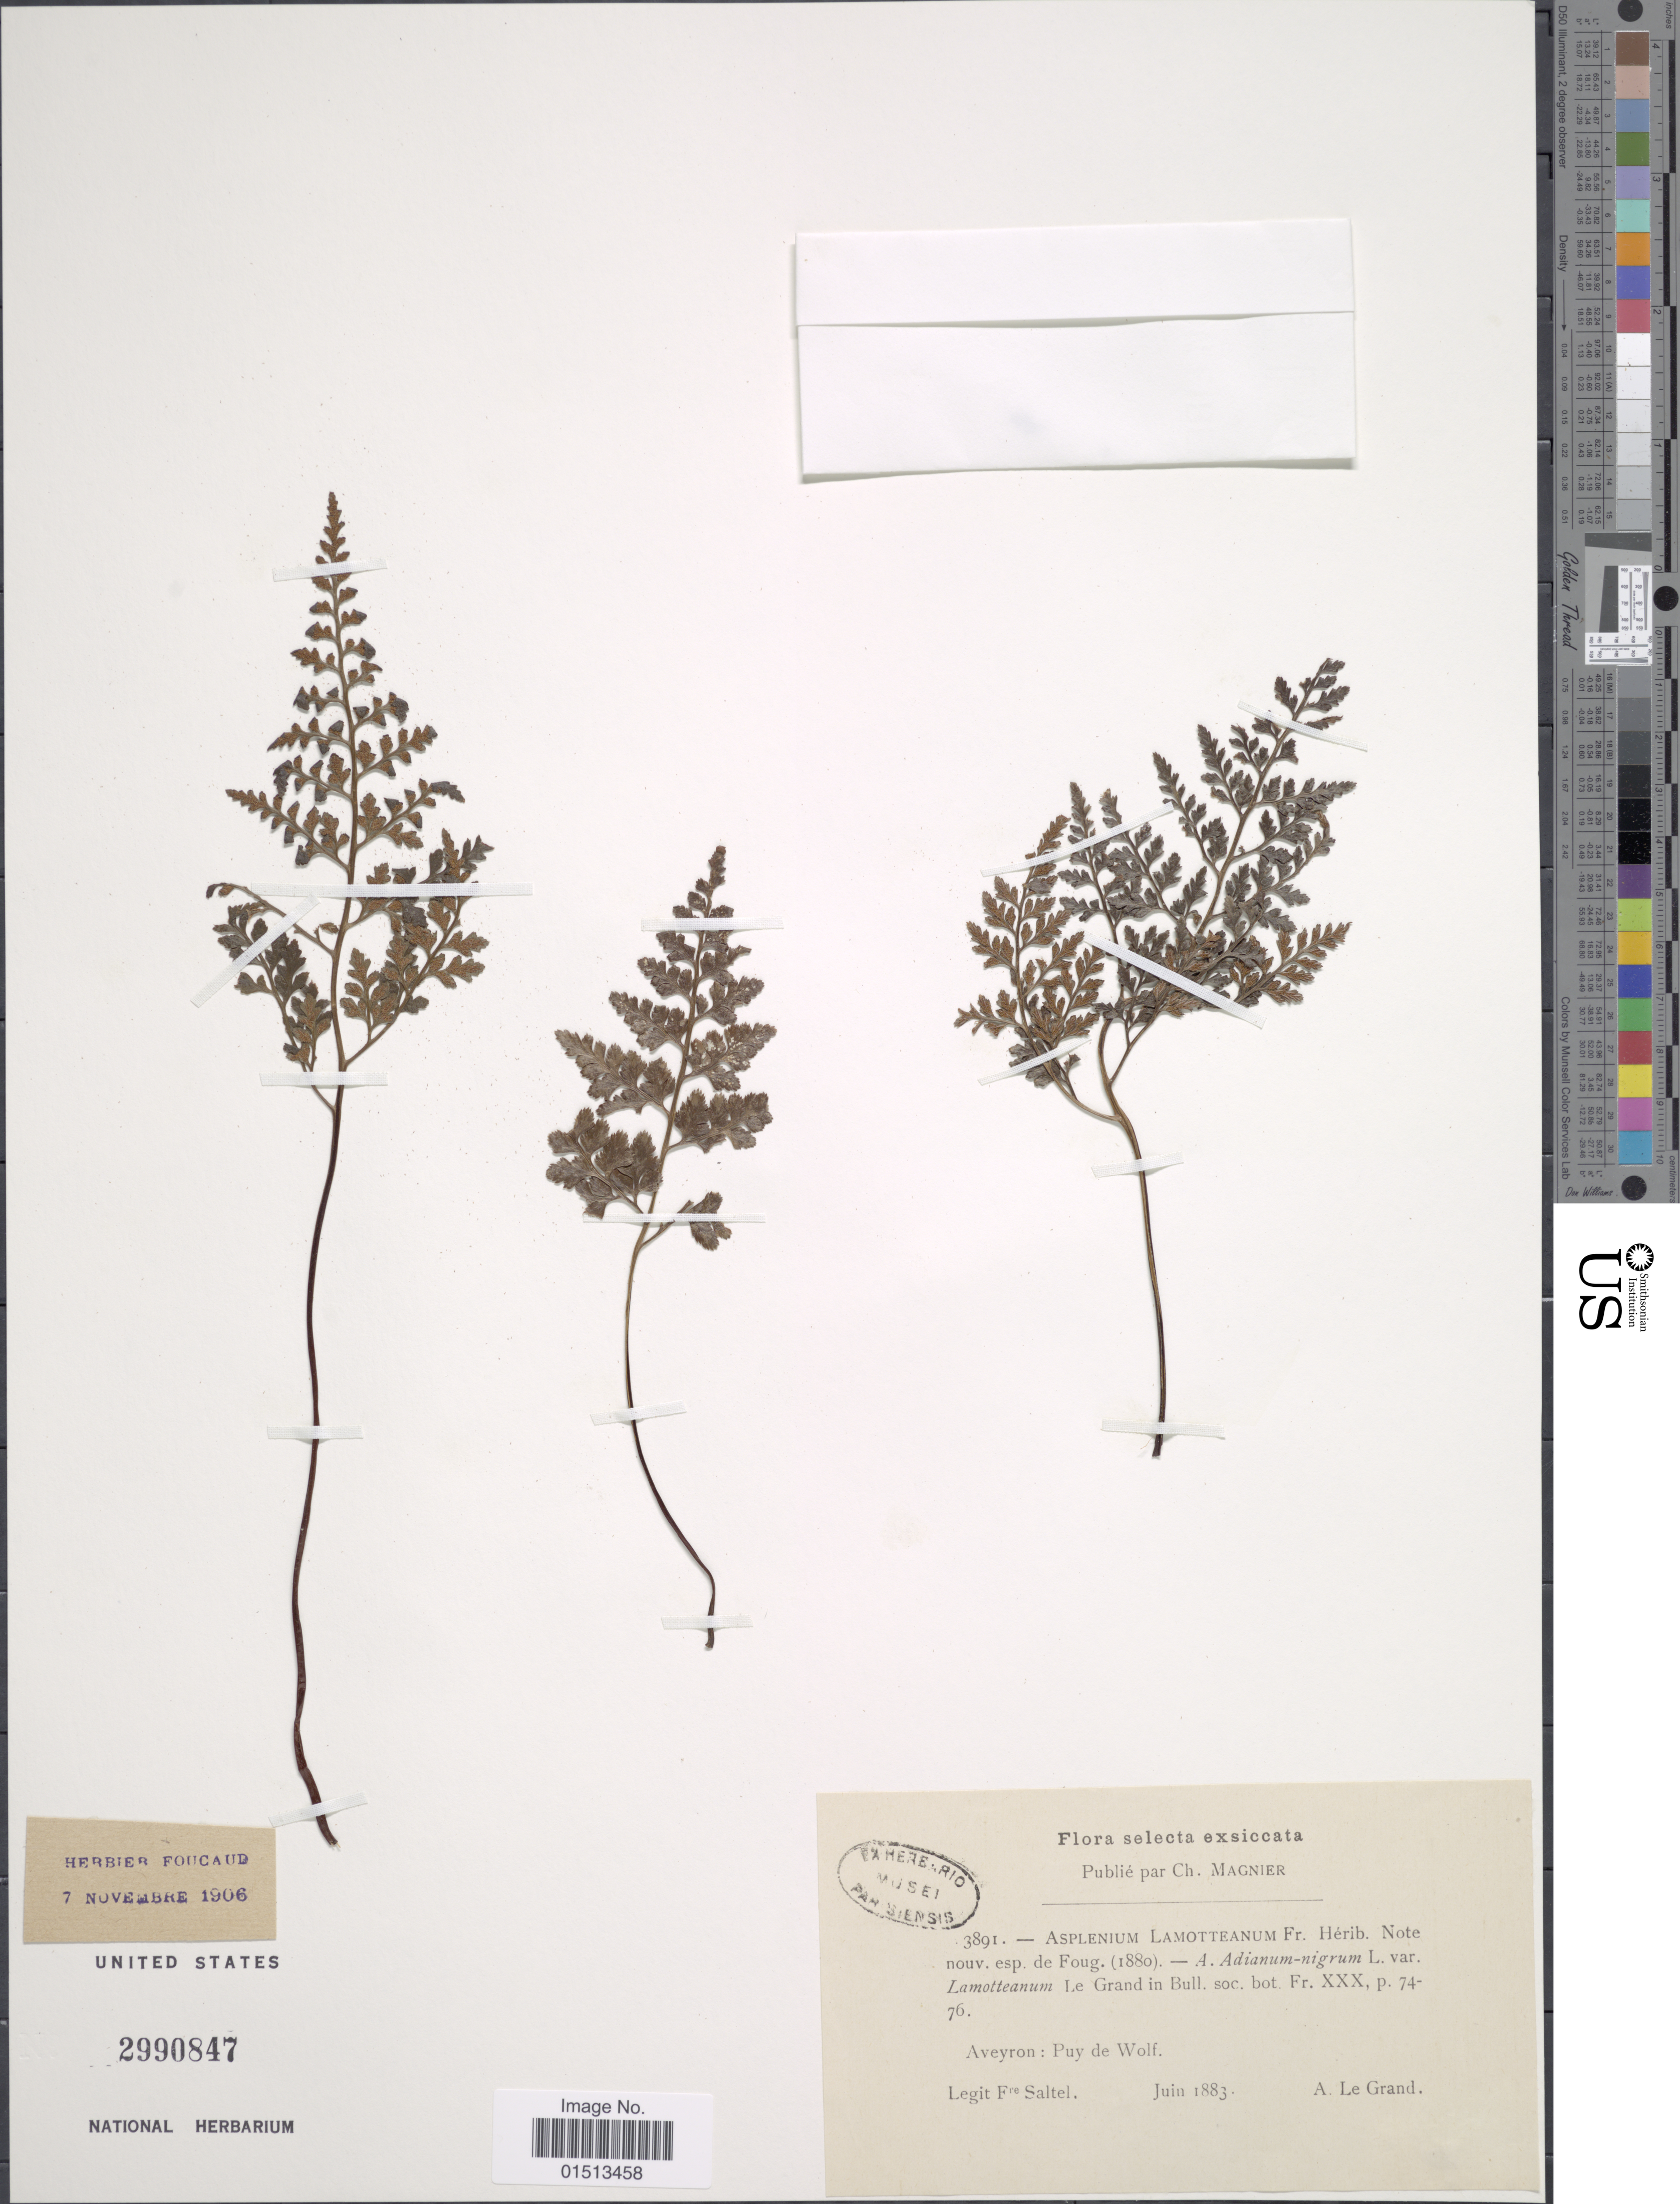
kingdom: Plantae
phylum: Tracheophyta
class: Polypodiopsida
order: Polypodiales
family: Aspleniaceae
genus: Asplenium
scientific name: Asplenium adiantum-nigrum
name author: L.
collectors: F. Saltel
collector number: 3891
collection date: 1883-06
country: France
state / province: Occitanie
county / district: Aveyron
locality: Aveyron: Puy de Wolf, Le Grand in Bull. soc. bot. Fr.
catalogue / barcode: US 2990847